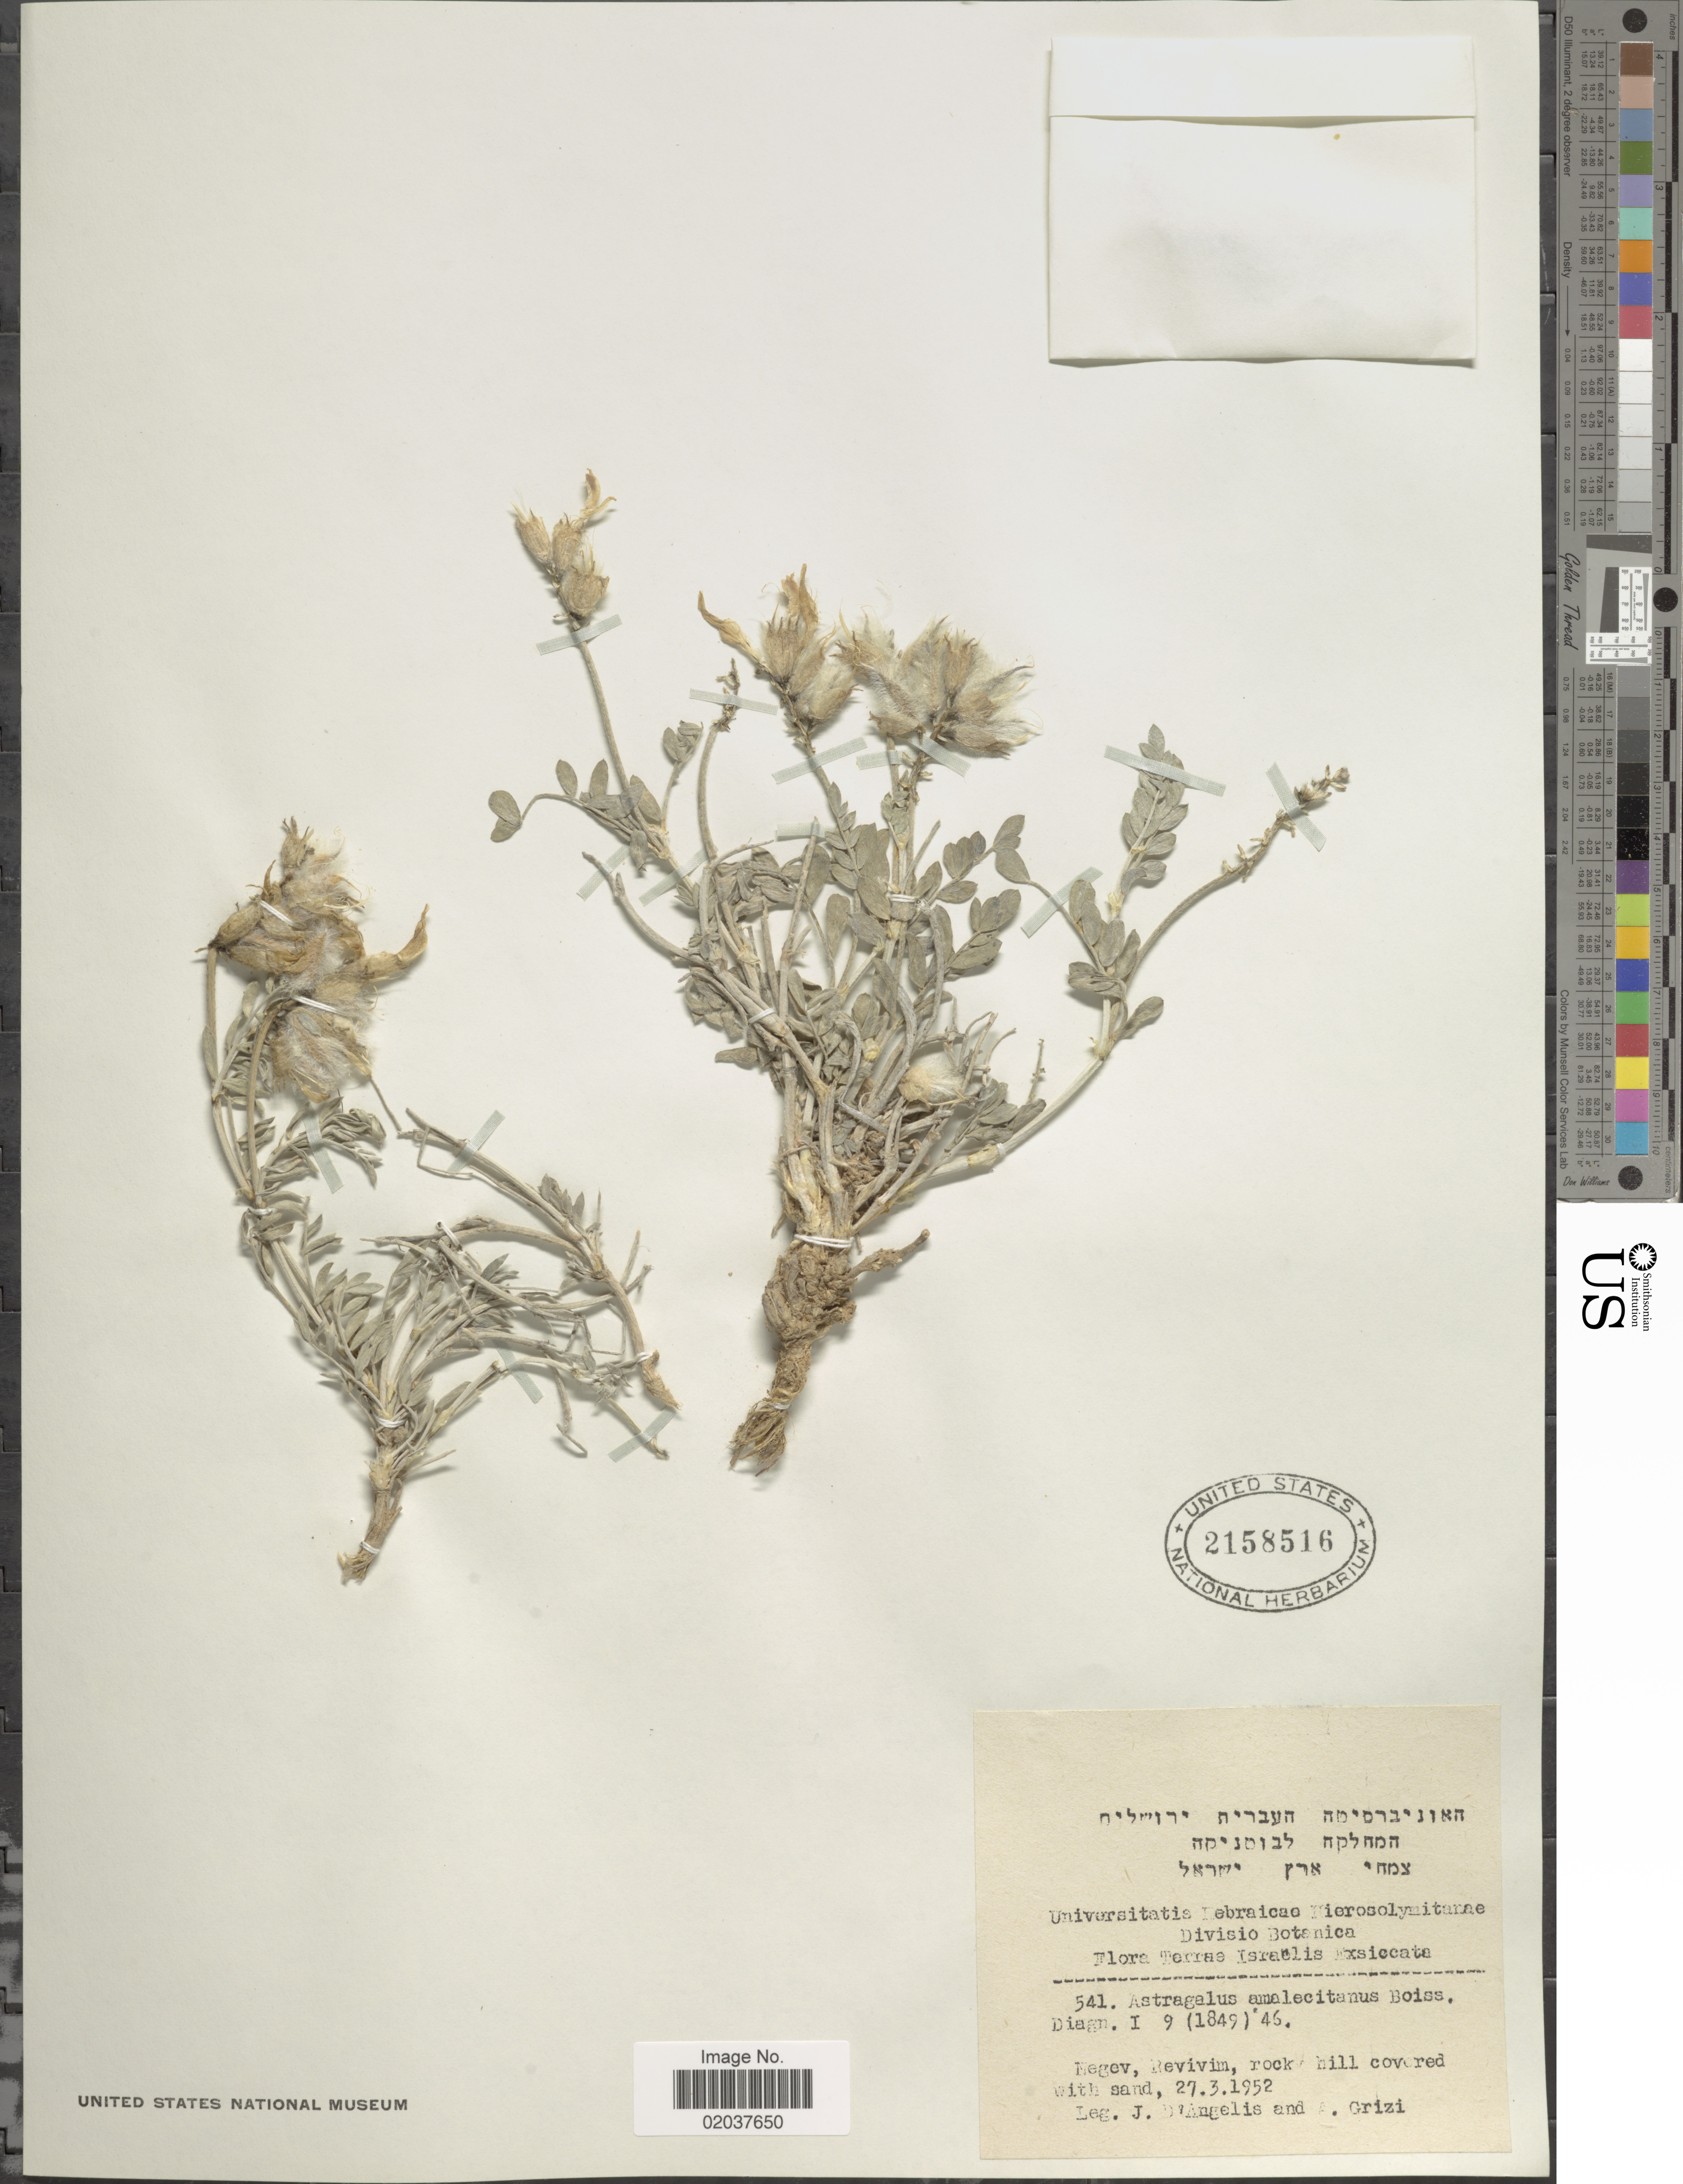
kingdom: Plantae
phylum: Tracheophyta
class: Magnoliopsida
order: Fabales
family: Fabaceae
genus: Astragalus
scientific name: Astragalus amalecitanus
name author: Boiss.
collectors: J. D'angelis & A. Grizi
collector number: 541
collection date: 1952-03-27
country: Israel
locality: Negev,Revivem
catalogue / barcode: US 2158516